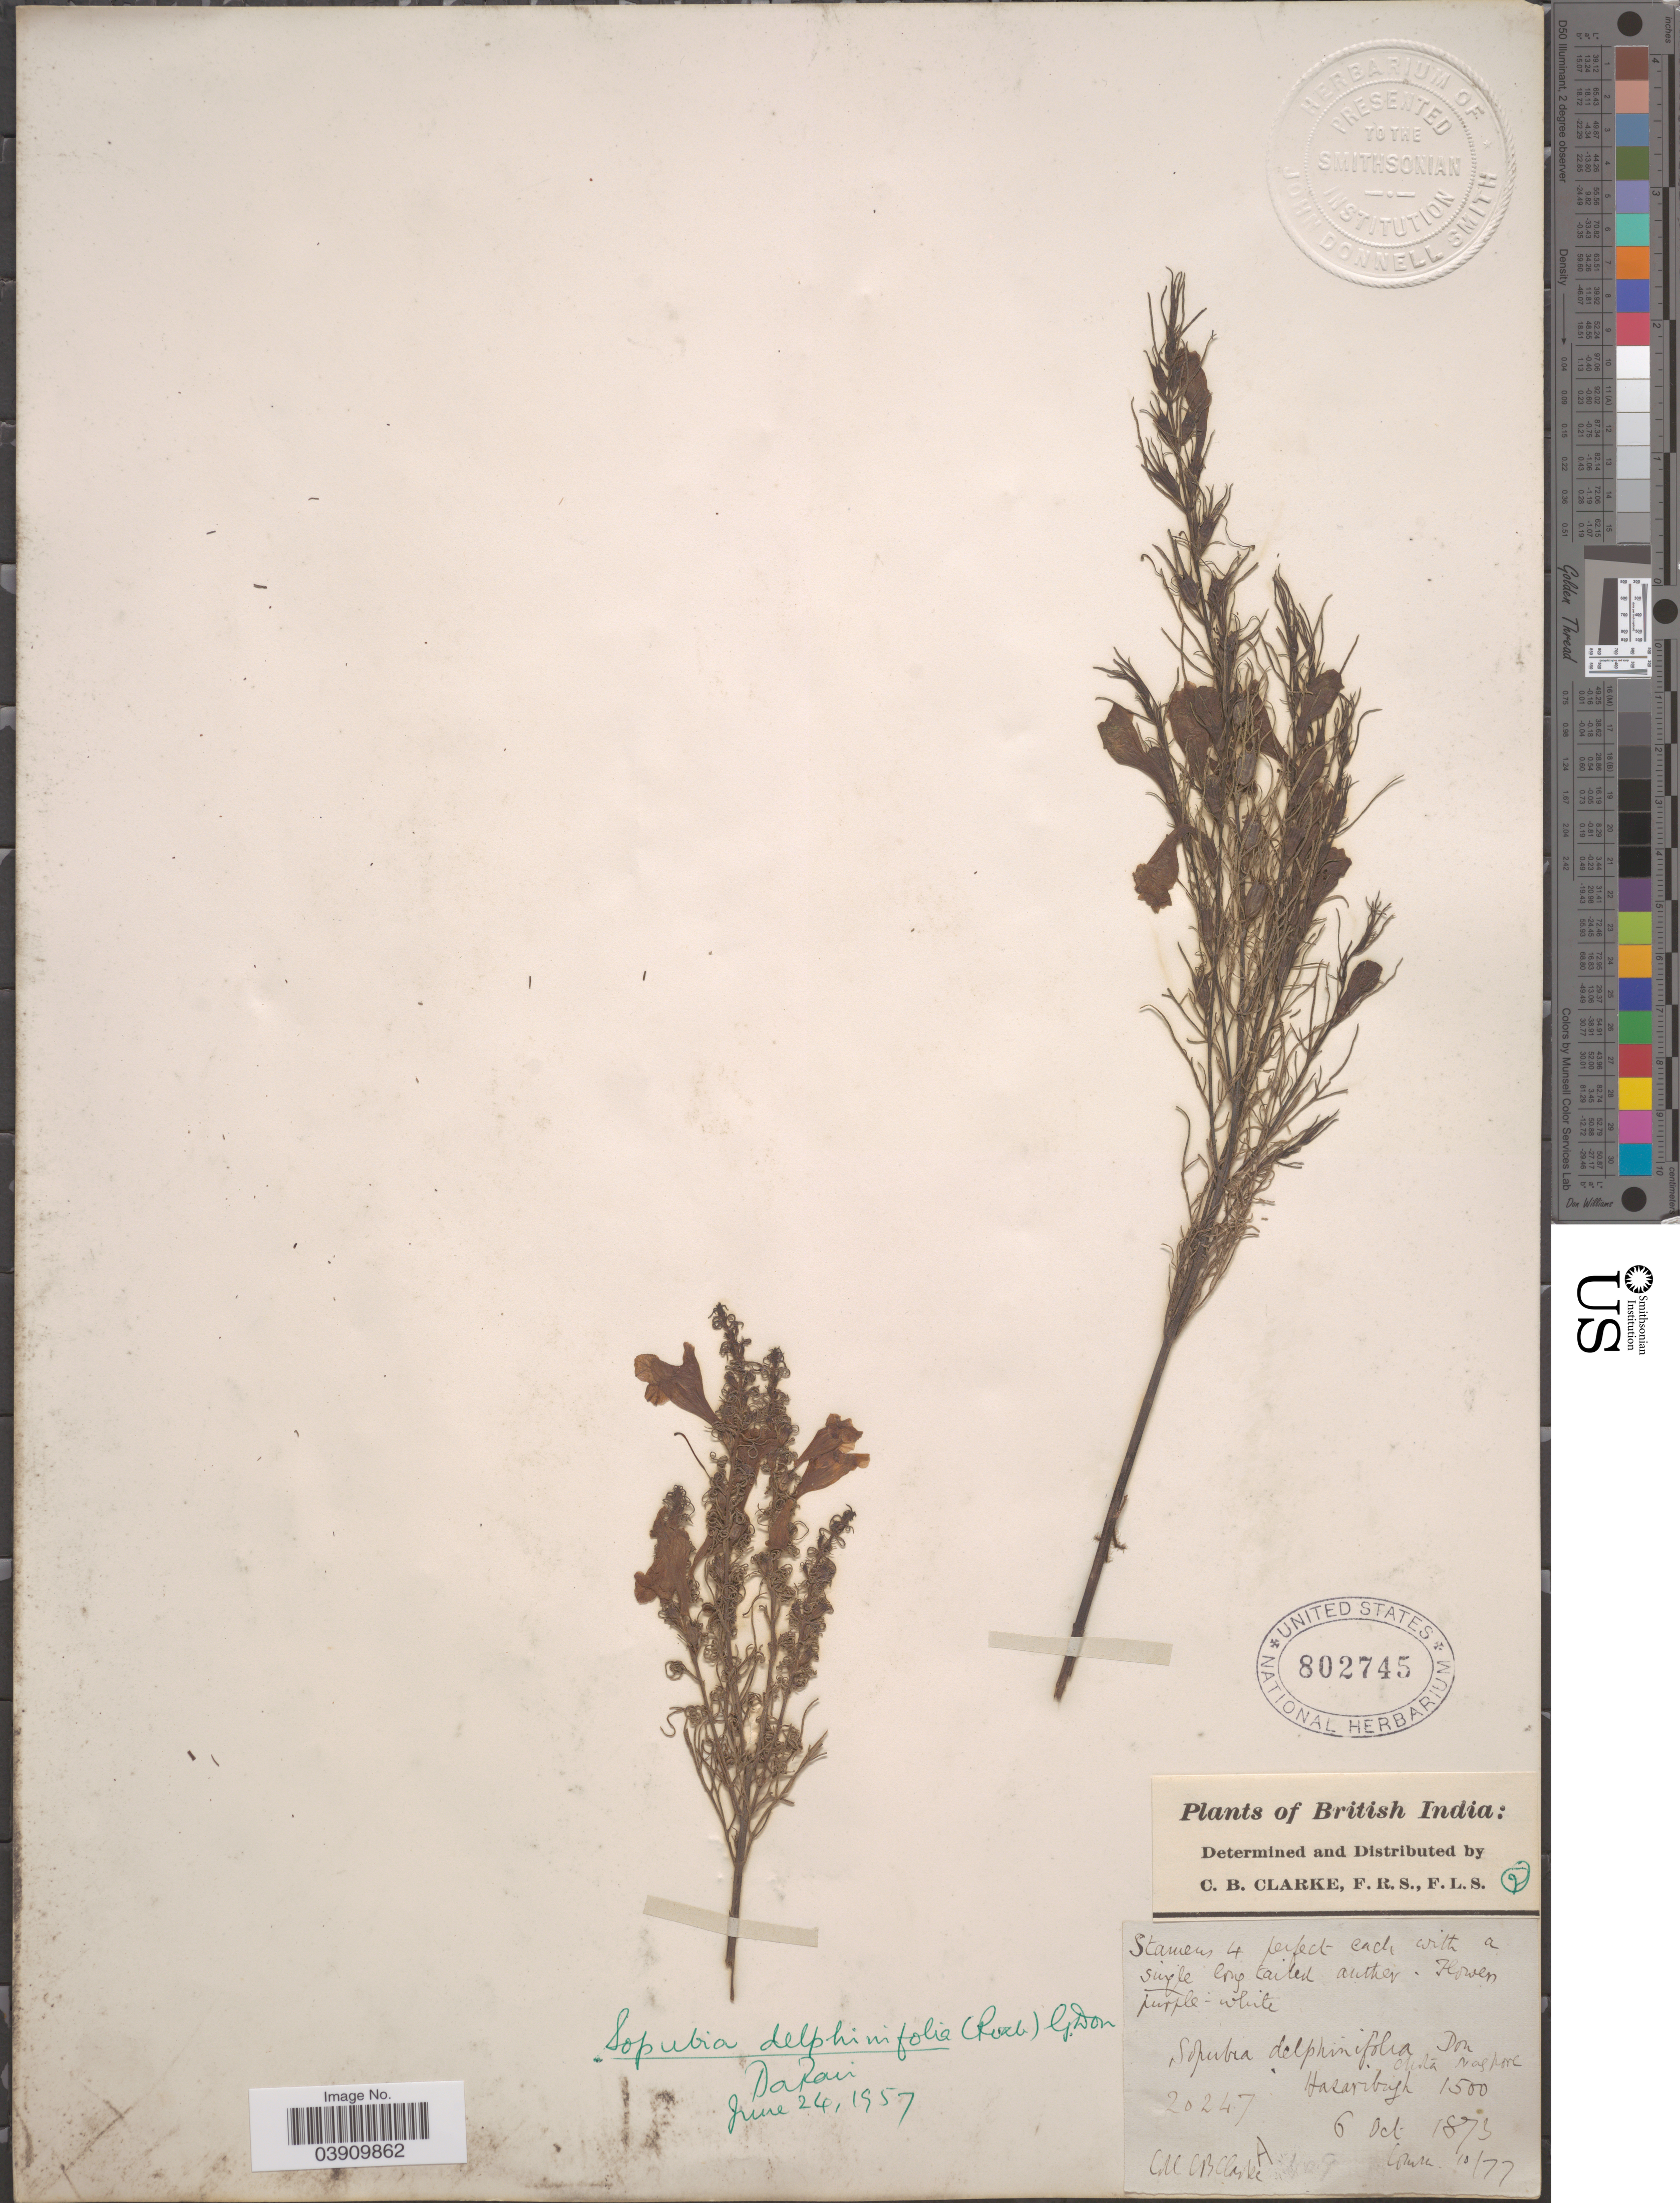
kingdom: Plantae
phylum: Tracheophyta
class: Magnoliopsida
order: Lamiales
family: Orobanchaceae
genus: Sopubia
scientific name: Sopubia delphinifolia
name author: G. Don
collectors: C. B. Clarke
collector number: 20247 A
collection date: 1873-10-06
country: India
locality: British India. Chota Nagpore, Hazaribagh.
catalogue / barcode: US 802745